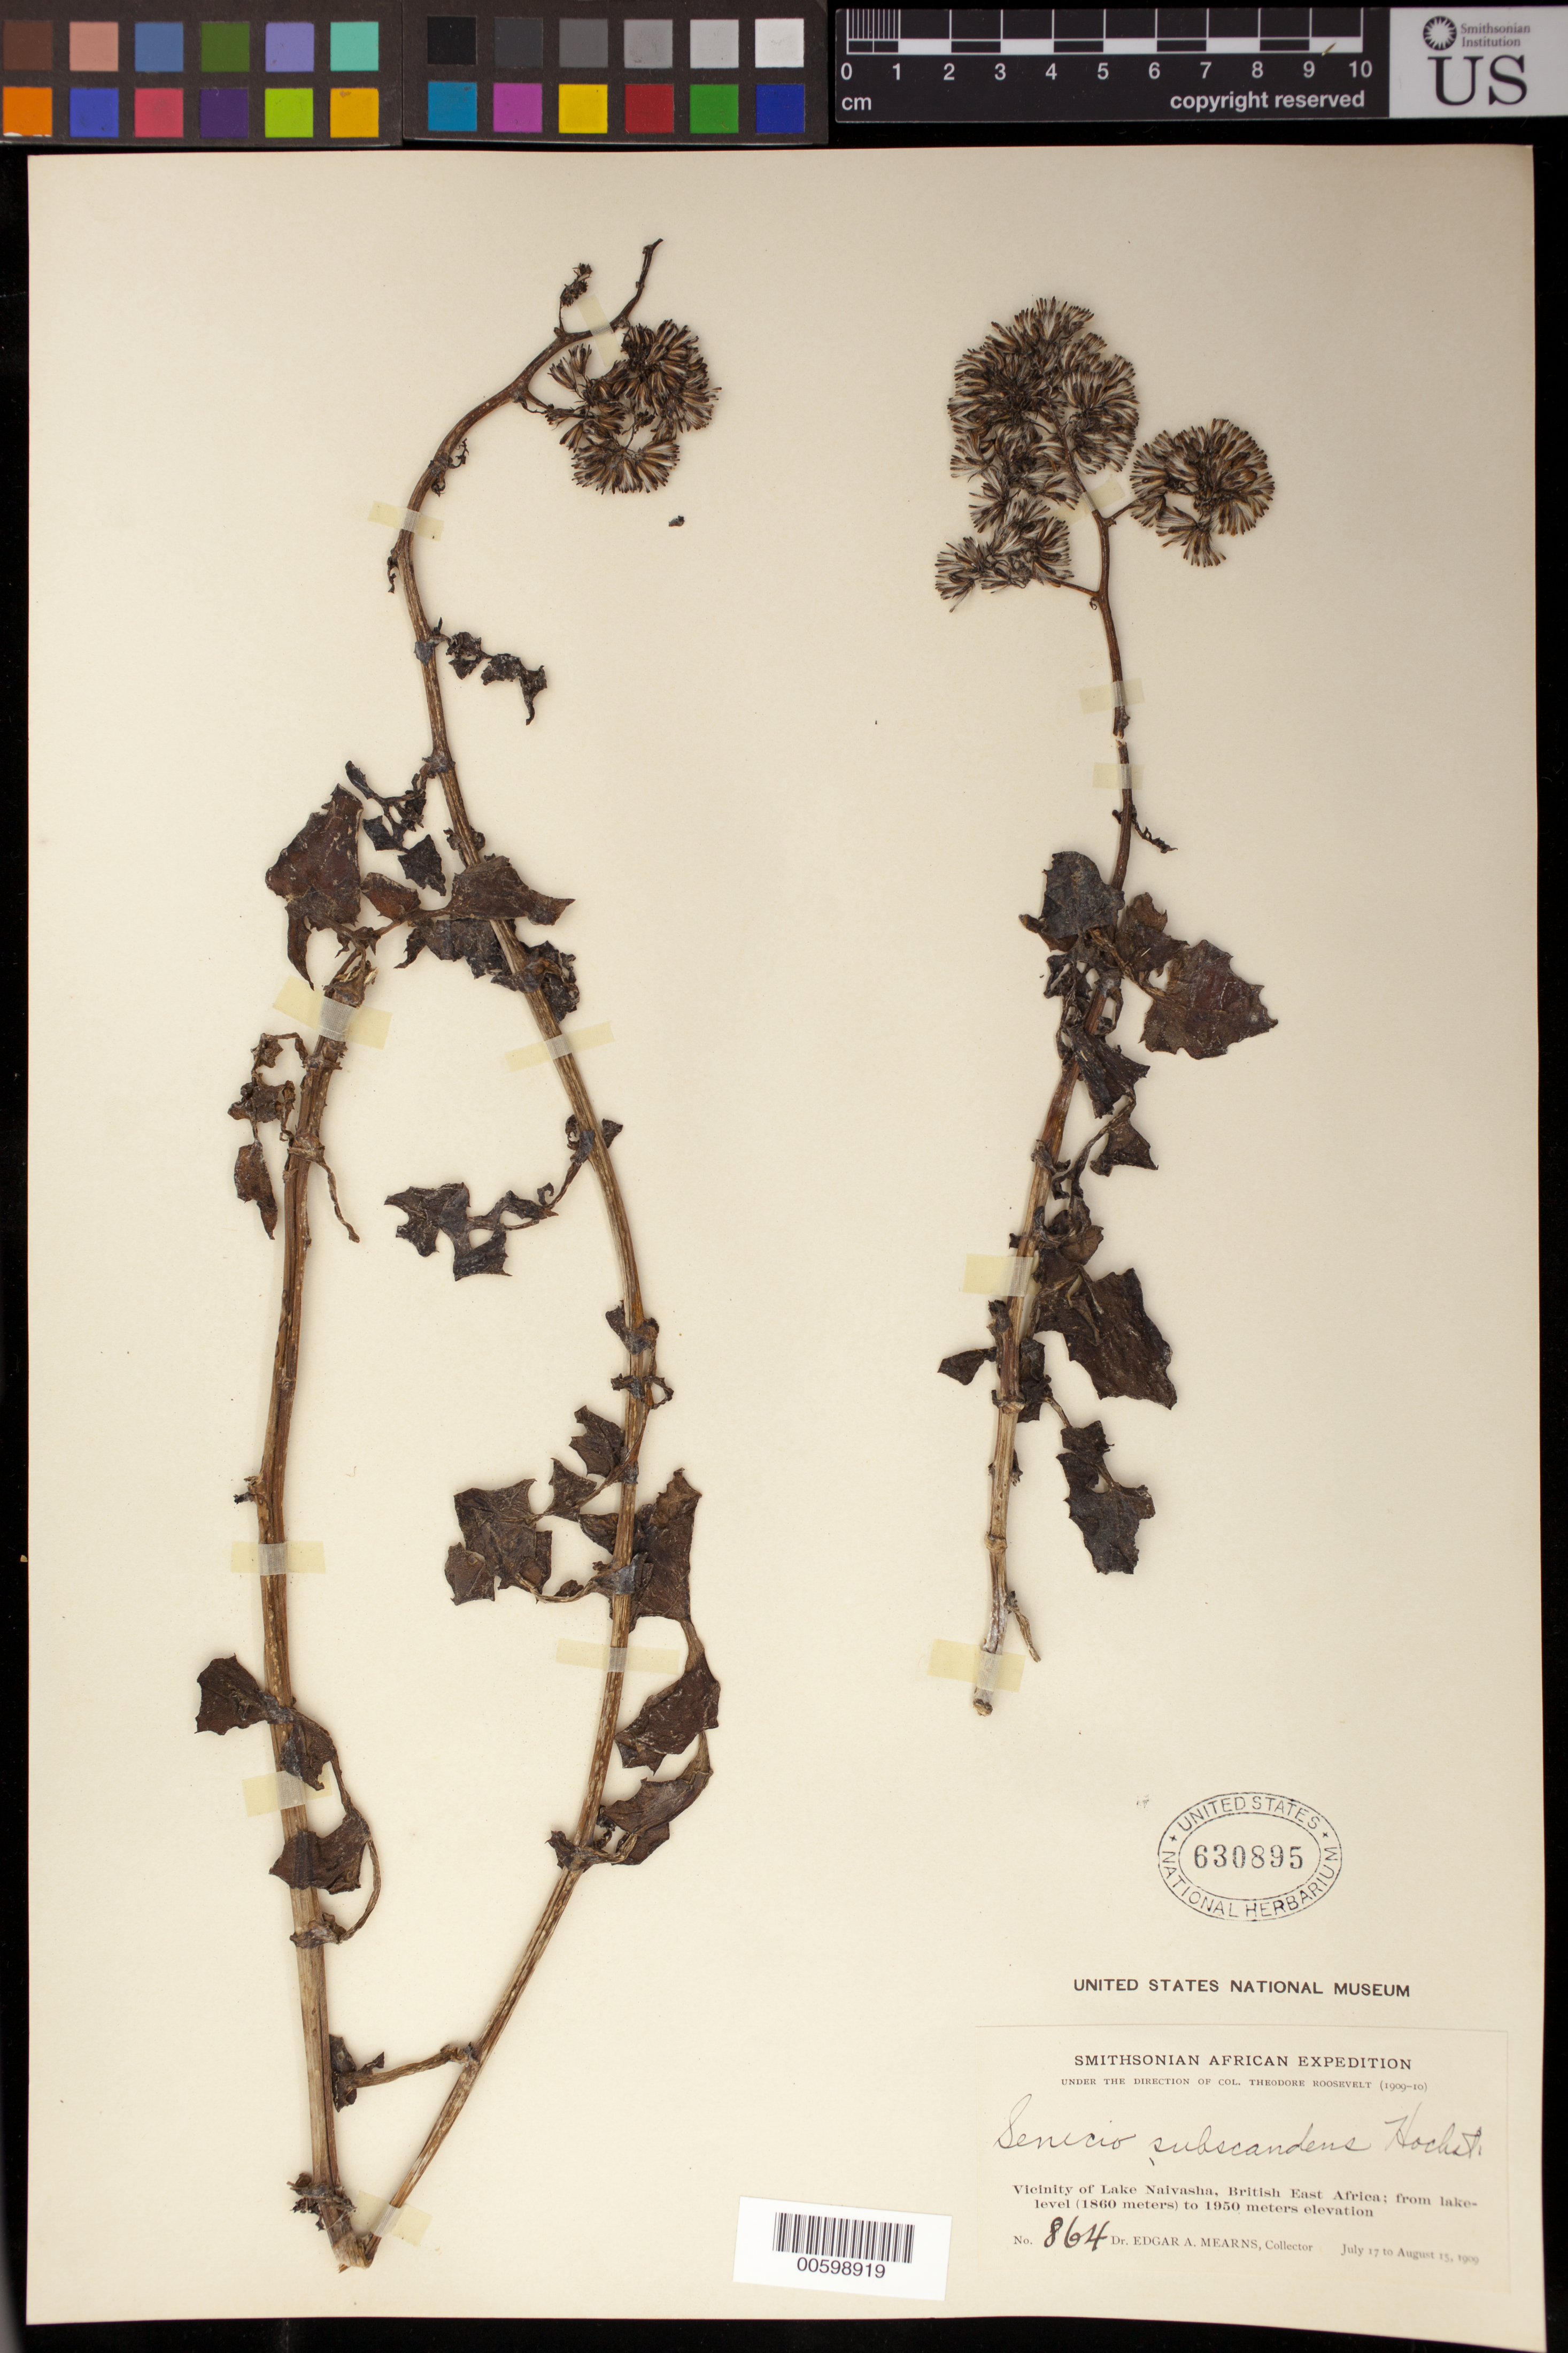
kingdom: Plantae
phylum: Tracheophyta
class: Magnoliopsida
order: Asterales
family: Asteraceae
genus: Senecio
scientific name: Senecio subscandens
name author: Hochst.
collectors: E. A. Mearns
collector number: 864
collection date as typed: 17 Jul 1909 to 15 Aug 1909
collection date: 1909-07-17/1909-08-15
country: Kenya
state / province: Nakuru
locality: Vicinity of Lake Naivasha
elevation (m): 1860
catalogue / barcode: US 630895